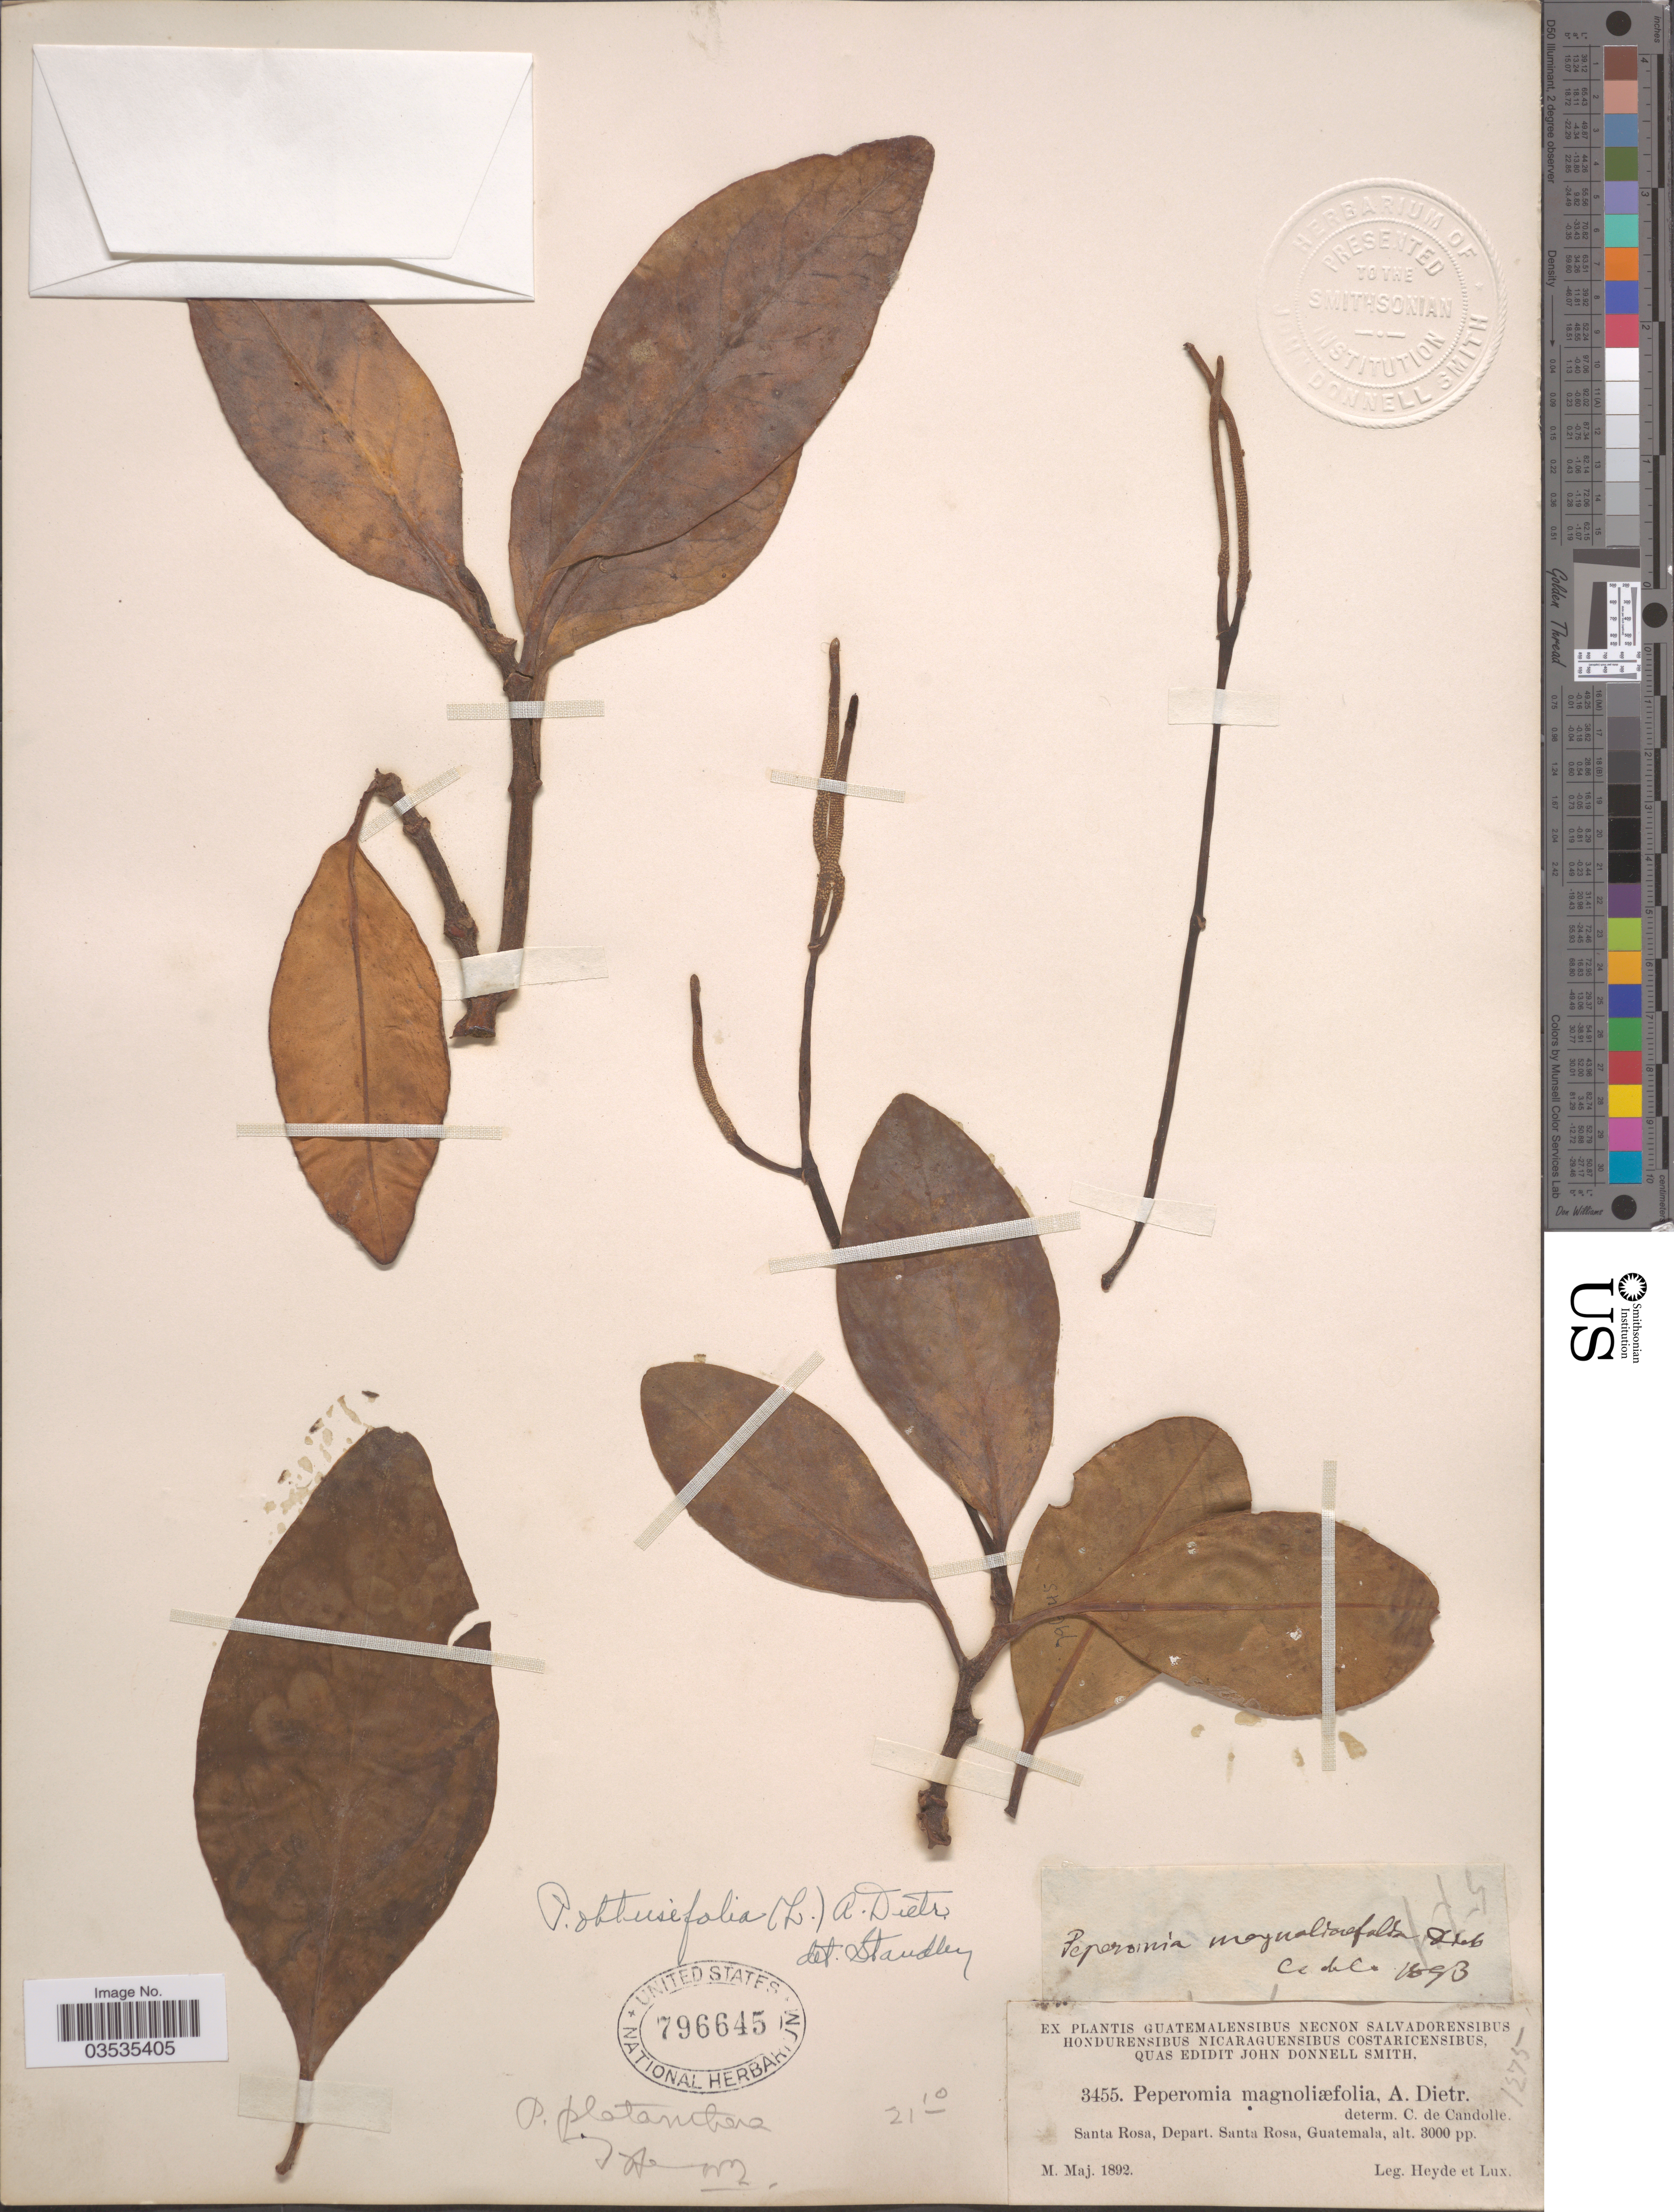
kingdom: Plantae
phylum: Tracheophyta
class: Magnoliopsida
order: Piperales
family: Piperaceae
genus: Peperomia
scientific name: Peperomia obtusifolia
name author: (L.) A. Dietr.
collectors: Heyde & Lux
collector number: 3455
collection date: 1892-05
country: Guatemala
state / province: Santa Rosa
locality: Santa Rosa, Depart. Santa Rosa.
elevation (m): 914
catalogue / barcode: US 796645